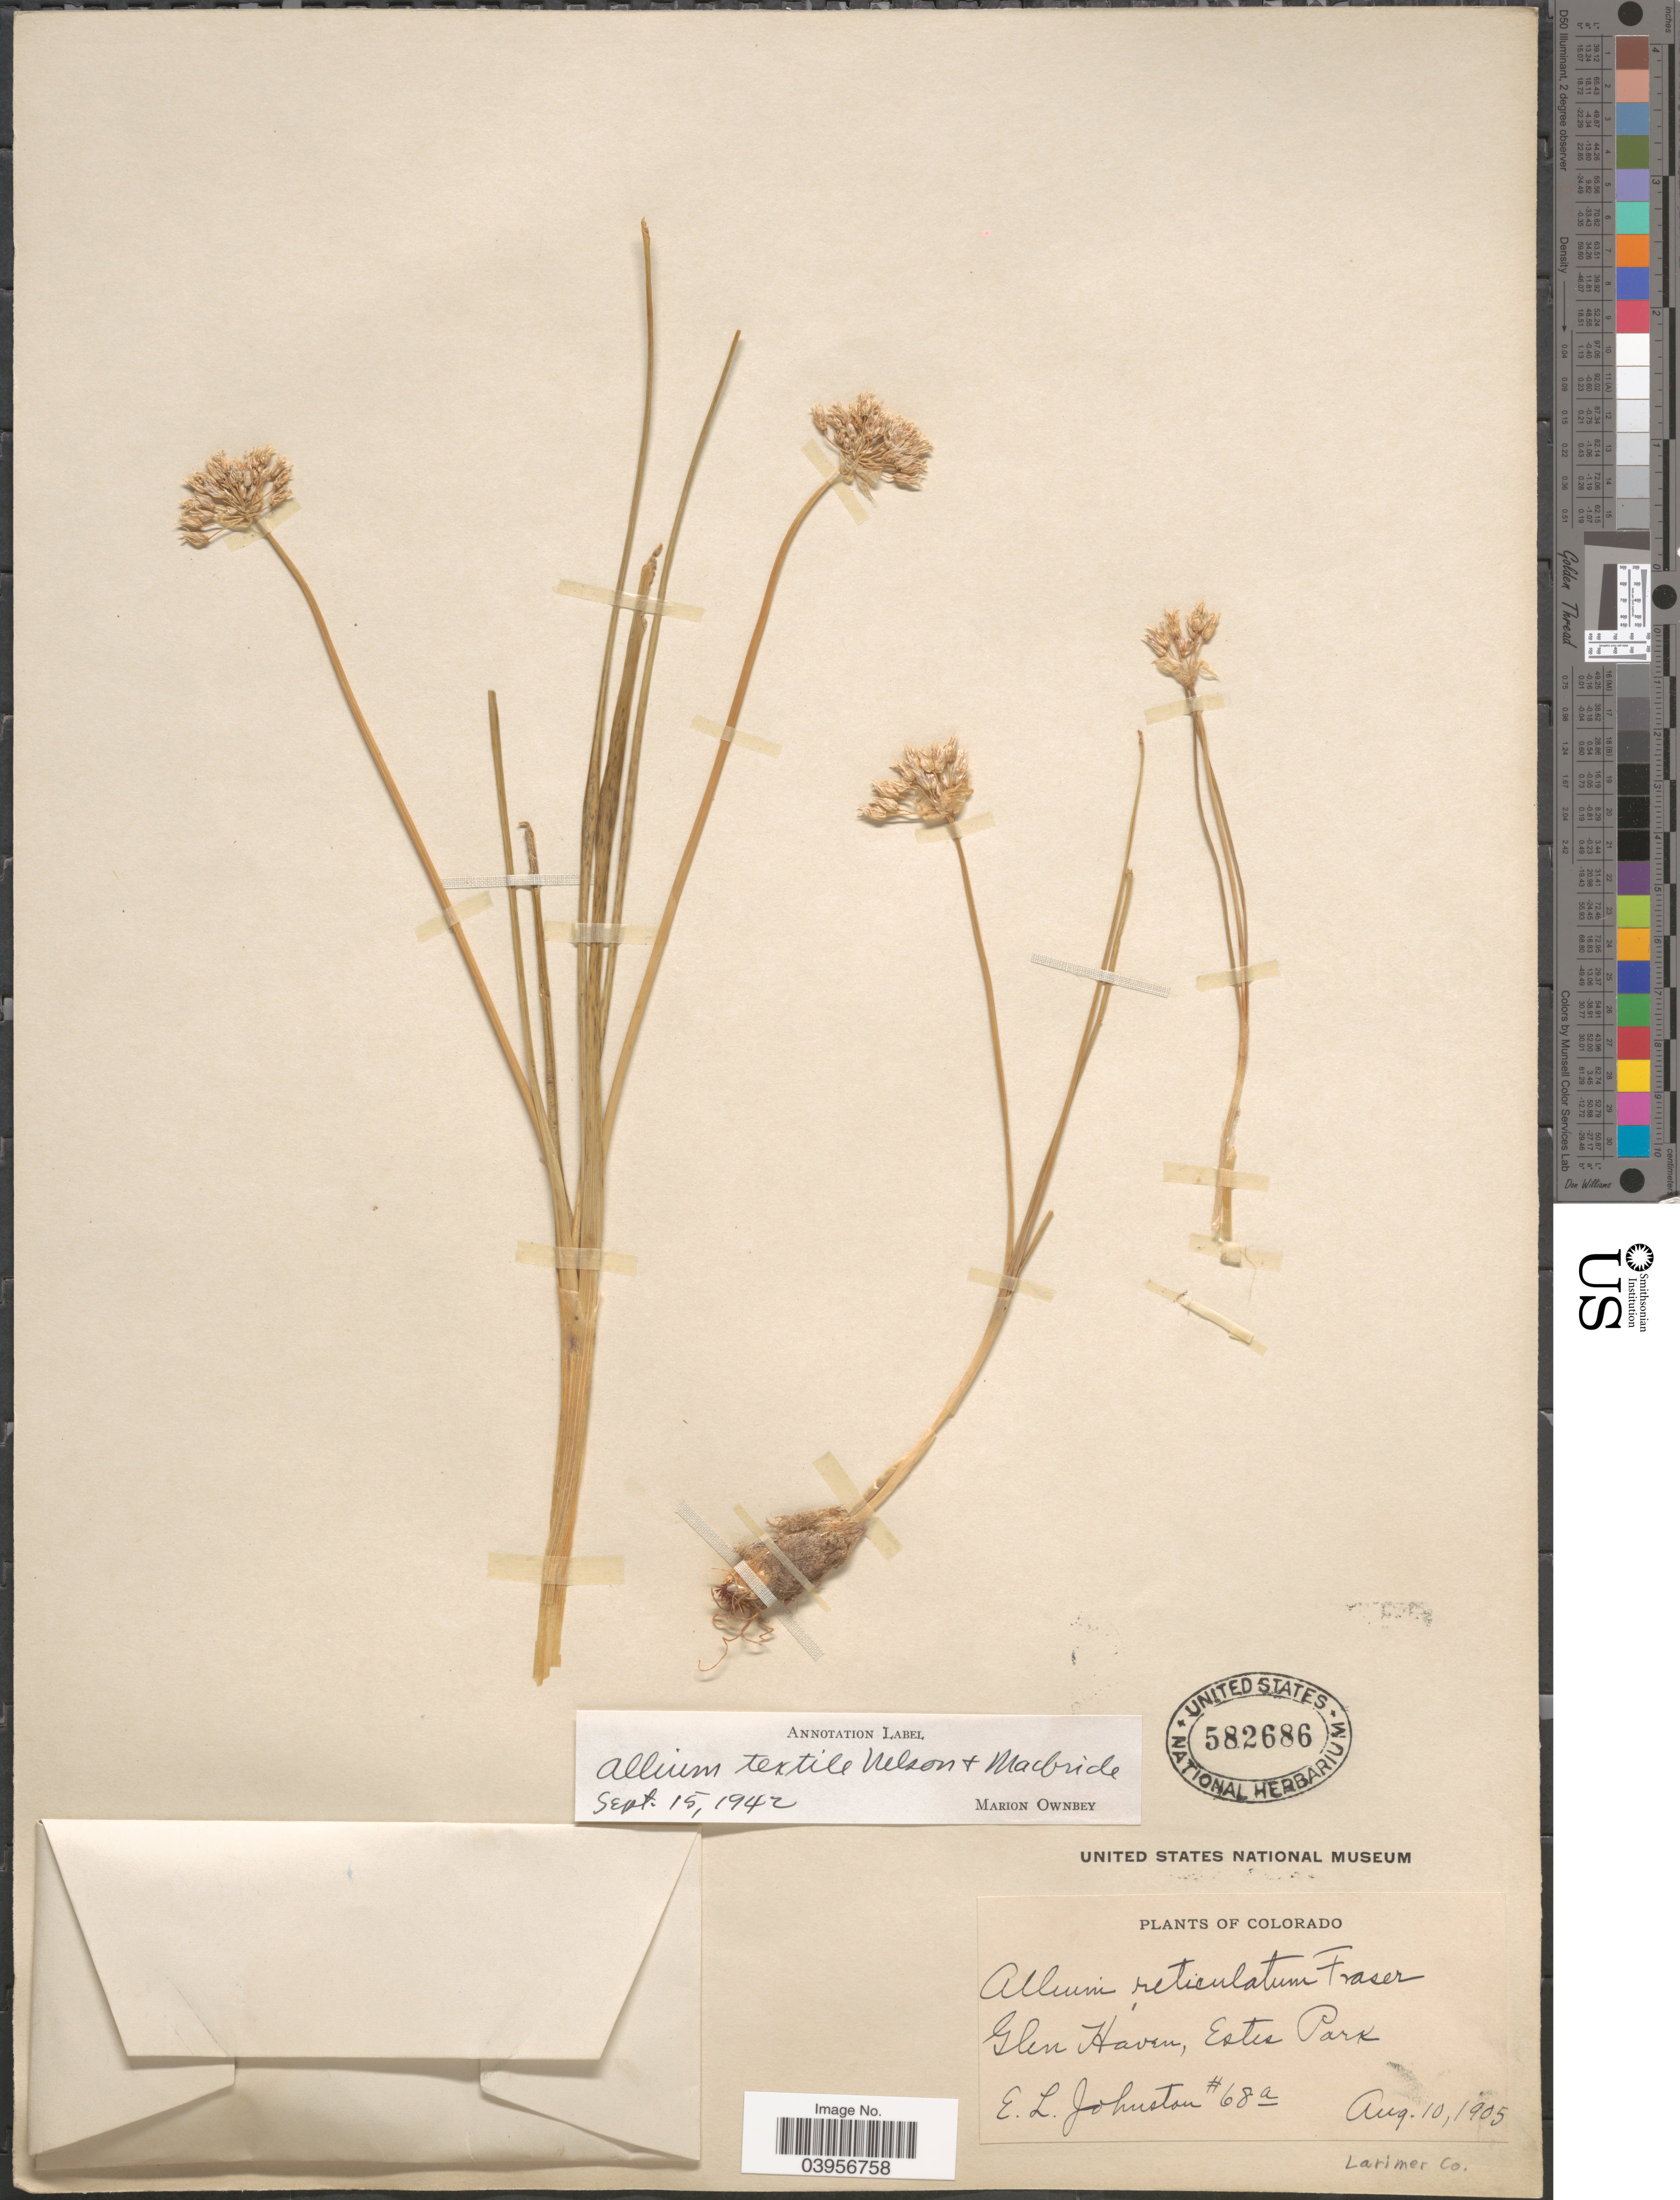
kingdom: Plantae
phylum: Tracheophyta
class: Liliopsida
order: Asparagales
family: Amaryllidaceae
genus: Allium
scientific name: Allium textile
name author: A. Nelson & J.F. Macbr.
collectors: E. L. Johnston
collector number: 68a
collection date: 1905-08-10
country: United States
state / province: Colorado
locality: Glen Haven, Estes Park. Larimer Co.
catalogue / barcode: US 582686